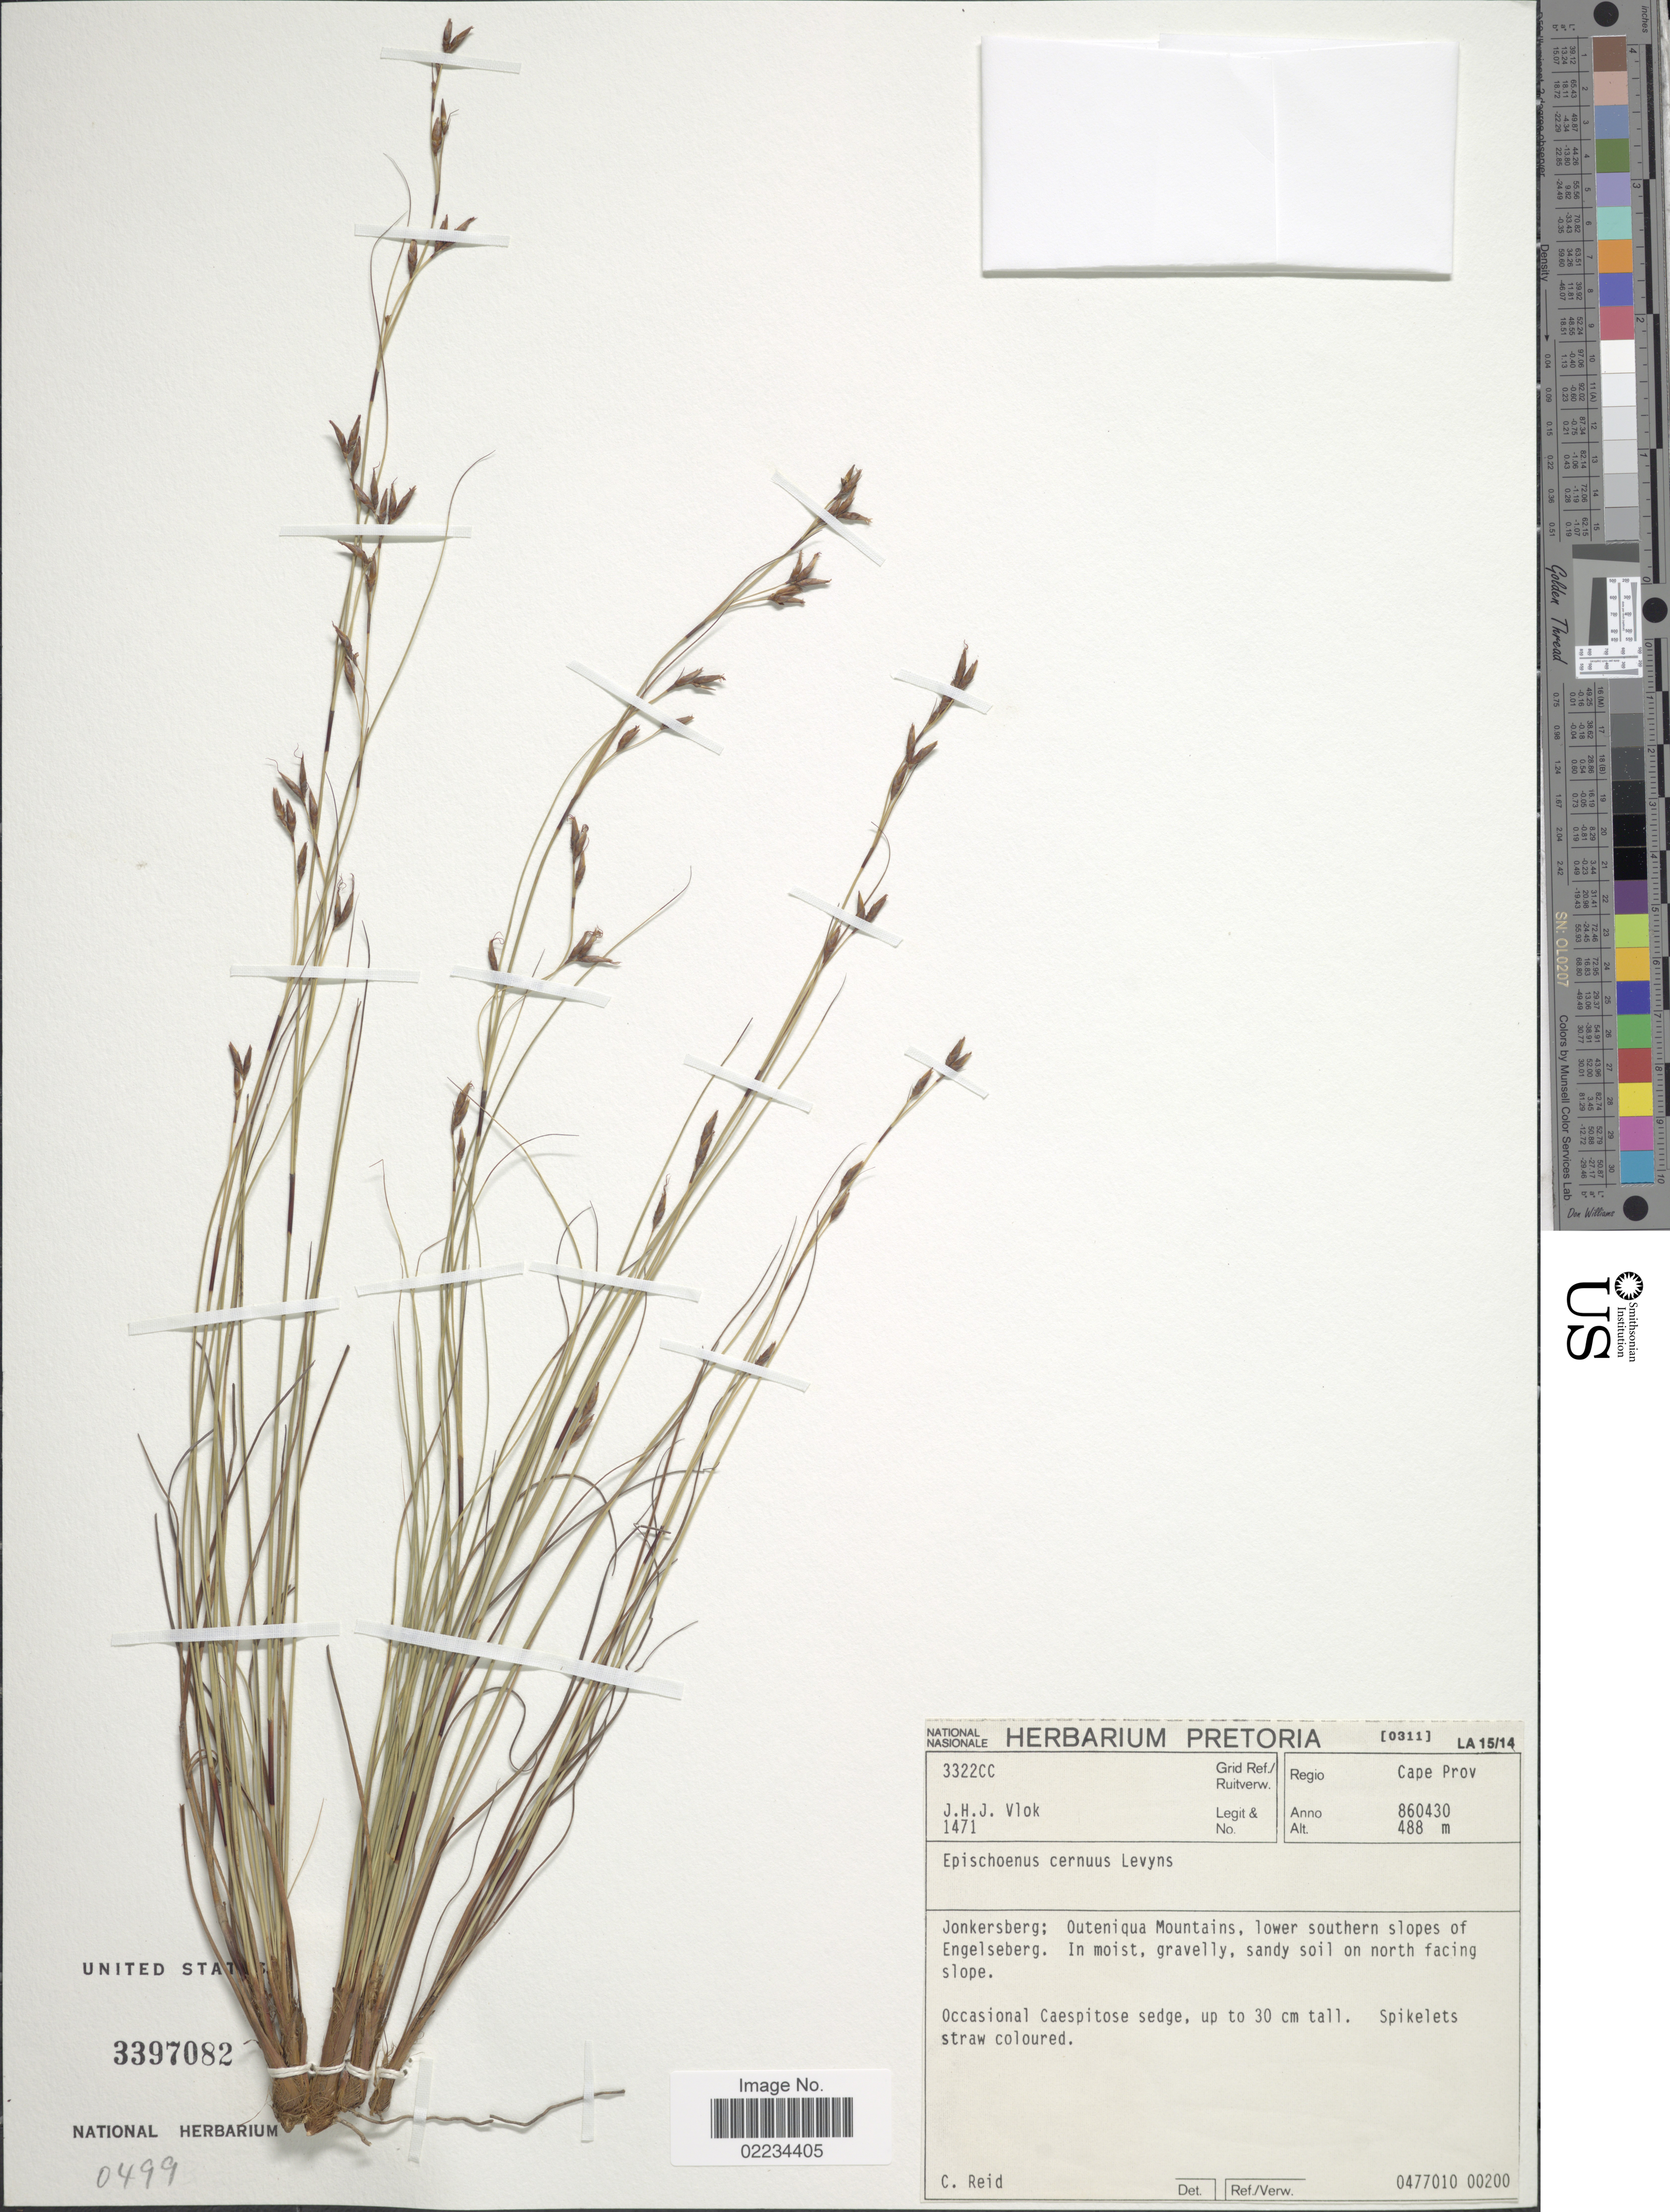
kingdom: Plantae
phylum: Tracheophyta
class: Liliopsida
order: Poales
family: Cyperaceae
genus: Tetraria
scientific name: Tetraria microstachys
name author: (Vahl) H. Pfeiff.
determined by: Strong, Mark T., (BOT), Smithsonian Institution - National Museum of Natural History (UNITED STATES)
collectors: J. H. J. Vlok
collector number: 1471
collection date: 1986-04-30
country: South Africa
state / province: Western Cape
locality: Regio Cape Prov. Jonkersberg; Outeniqua Mountains, lower southern slopes of Engelseberg. In moist, gravelly, sandy soil on north facing slope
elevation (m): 488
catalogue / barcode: US 3397082